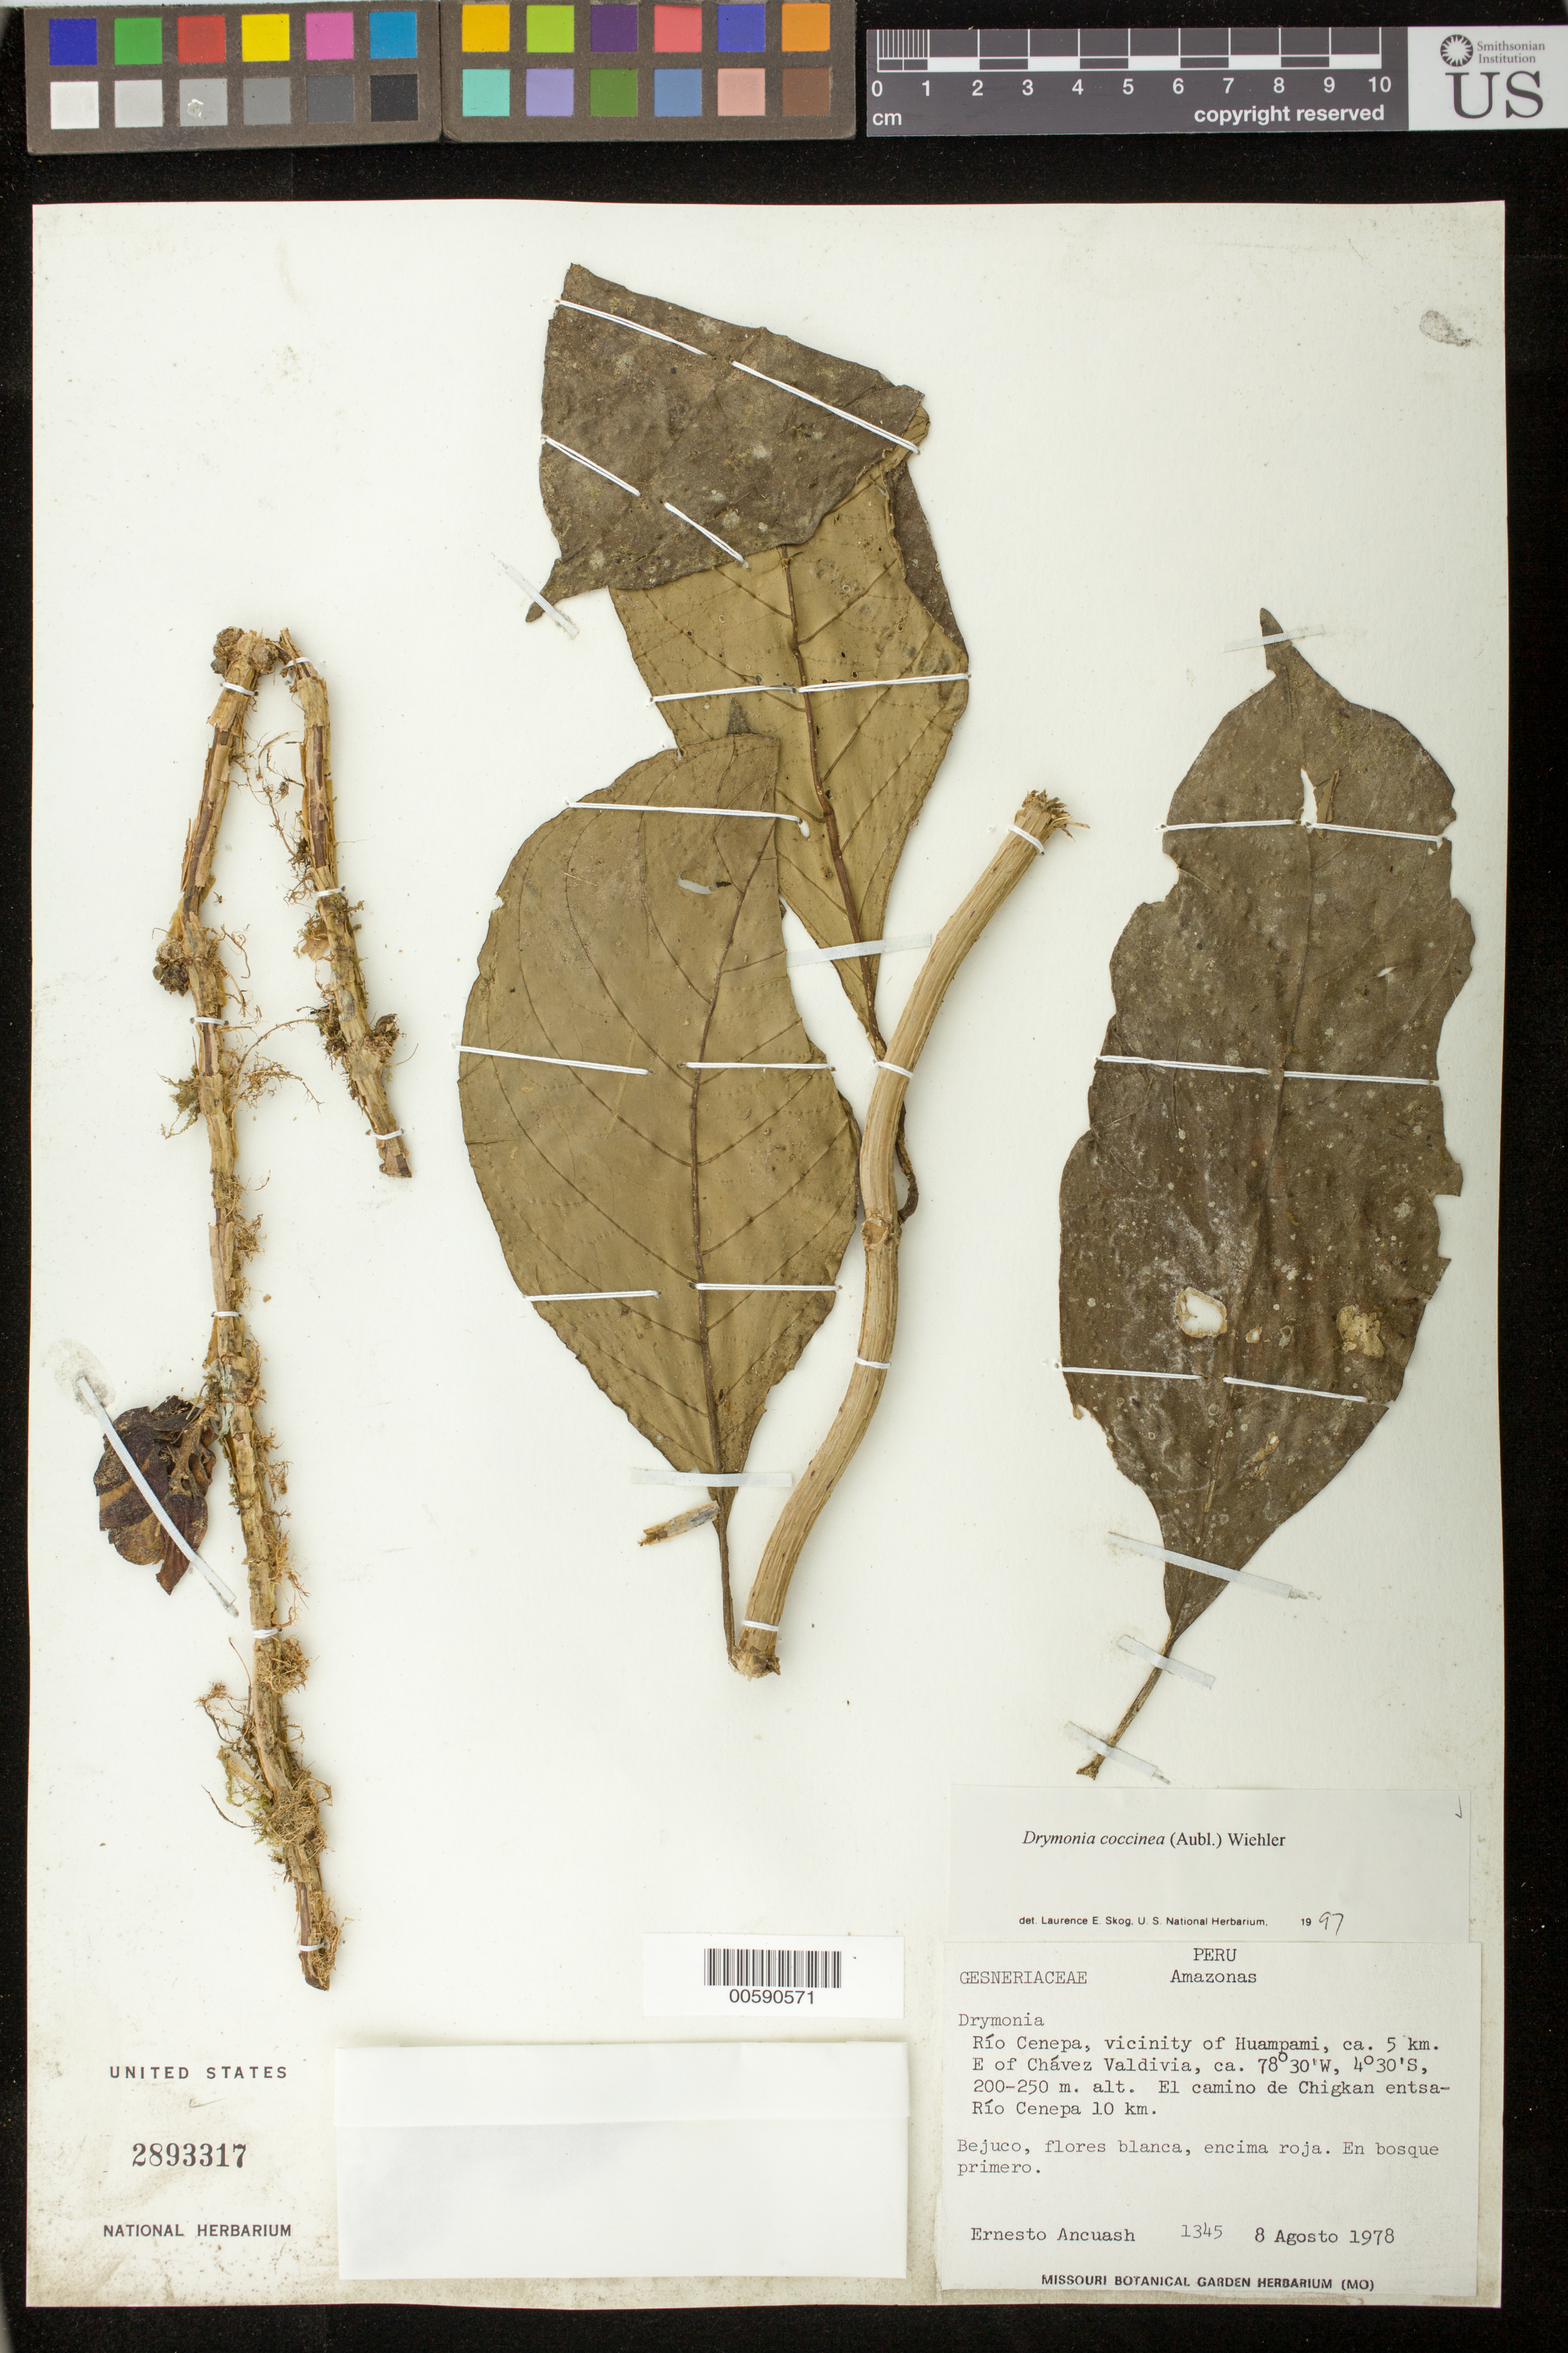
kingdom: Plantae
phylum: Tracheophyta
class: Magnoliopsida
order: Lamiales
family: Gesneriaceae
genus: Drymonia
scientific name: Drymonia coccinea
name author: (Aubl.) Wiehler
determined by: Skog, Laurence E.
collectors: E. Ancuash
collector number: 1345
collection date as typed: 08 Aug 1978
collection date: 1978-08-08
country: Peru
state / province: Amazonas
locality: Río Cenepa, vicinity of Huampami, ca. 5 km E of Chávez Valdivia; el camino de Chigkan entsa - Río Cenepa 10 km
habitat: En bosque primero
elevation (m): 200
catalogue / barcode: US 2893317